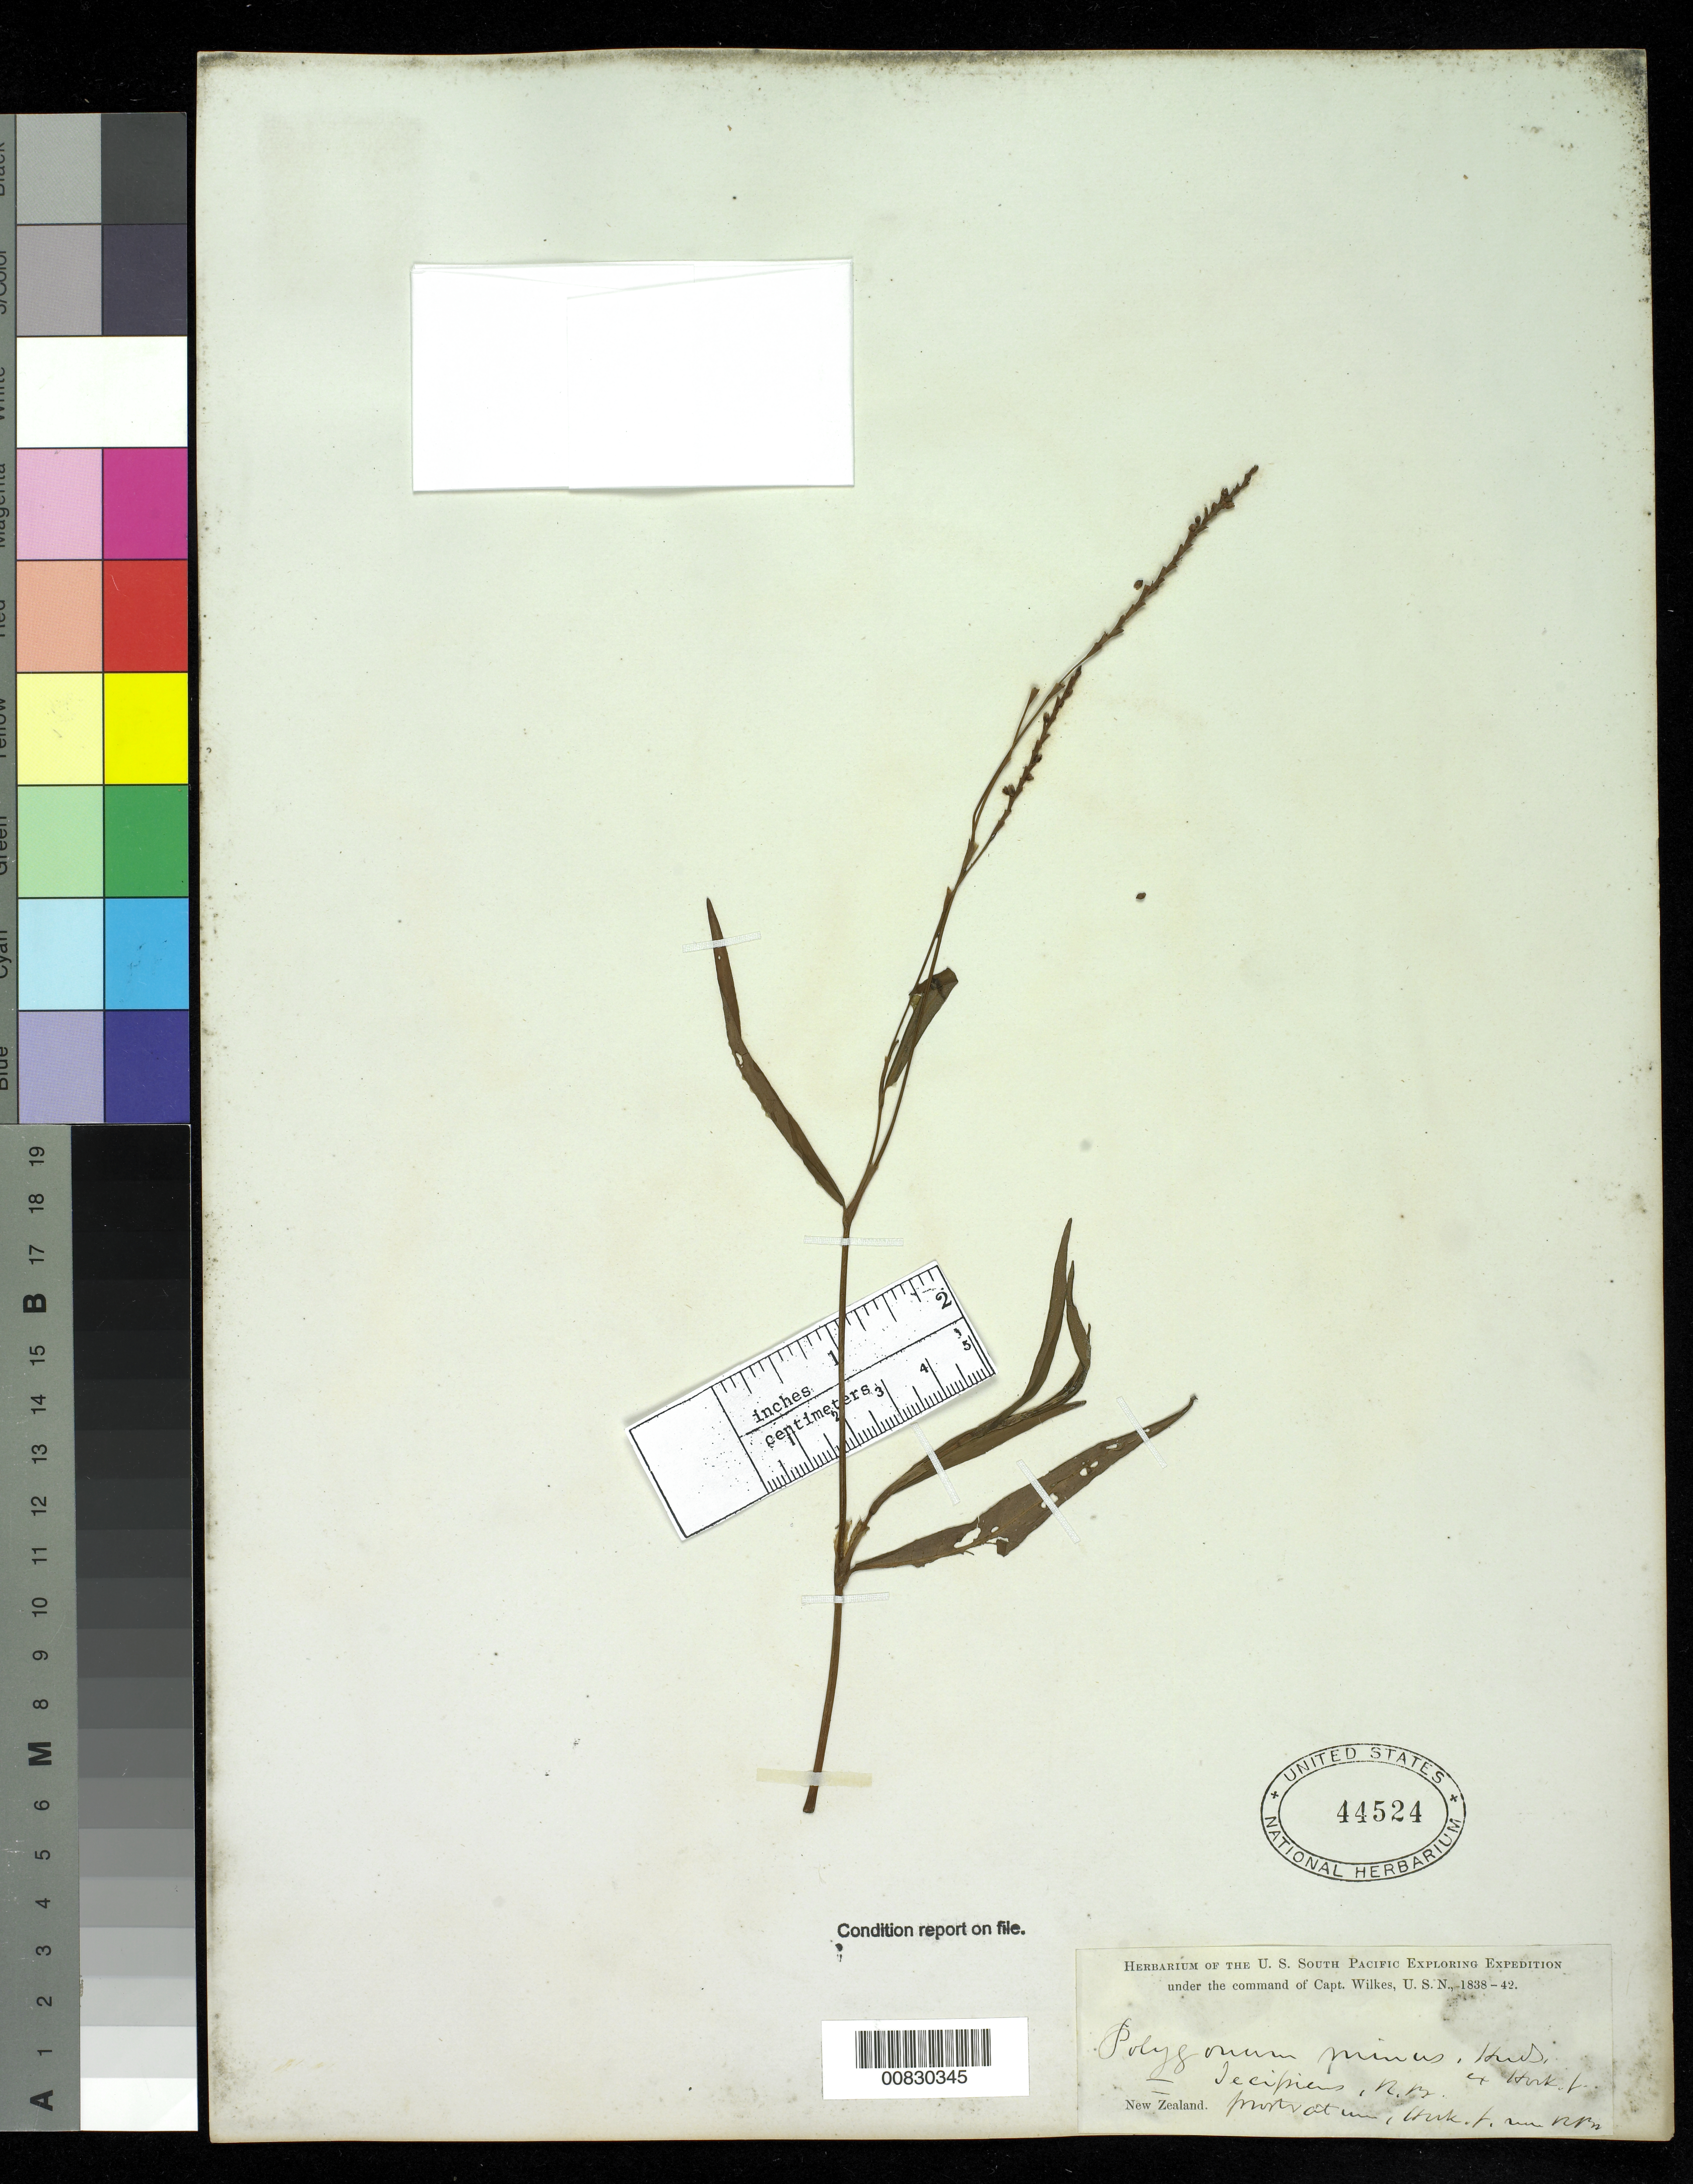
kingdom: Plantae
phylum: Tracheophyta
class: Magnoliopsida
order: Caryophyllales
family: Polygonaceae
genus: Persicaria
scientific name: Persicaria minor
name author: (Huds.) Opiz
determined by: Wagner, W. L., (BOT), Smithsonian Institution - National Museum of Natural History (UNITED STATES)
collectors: Wilkes Explor. Exped.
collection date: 1838/1842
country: New Zealand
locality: New Zealand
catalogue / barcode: US 44524